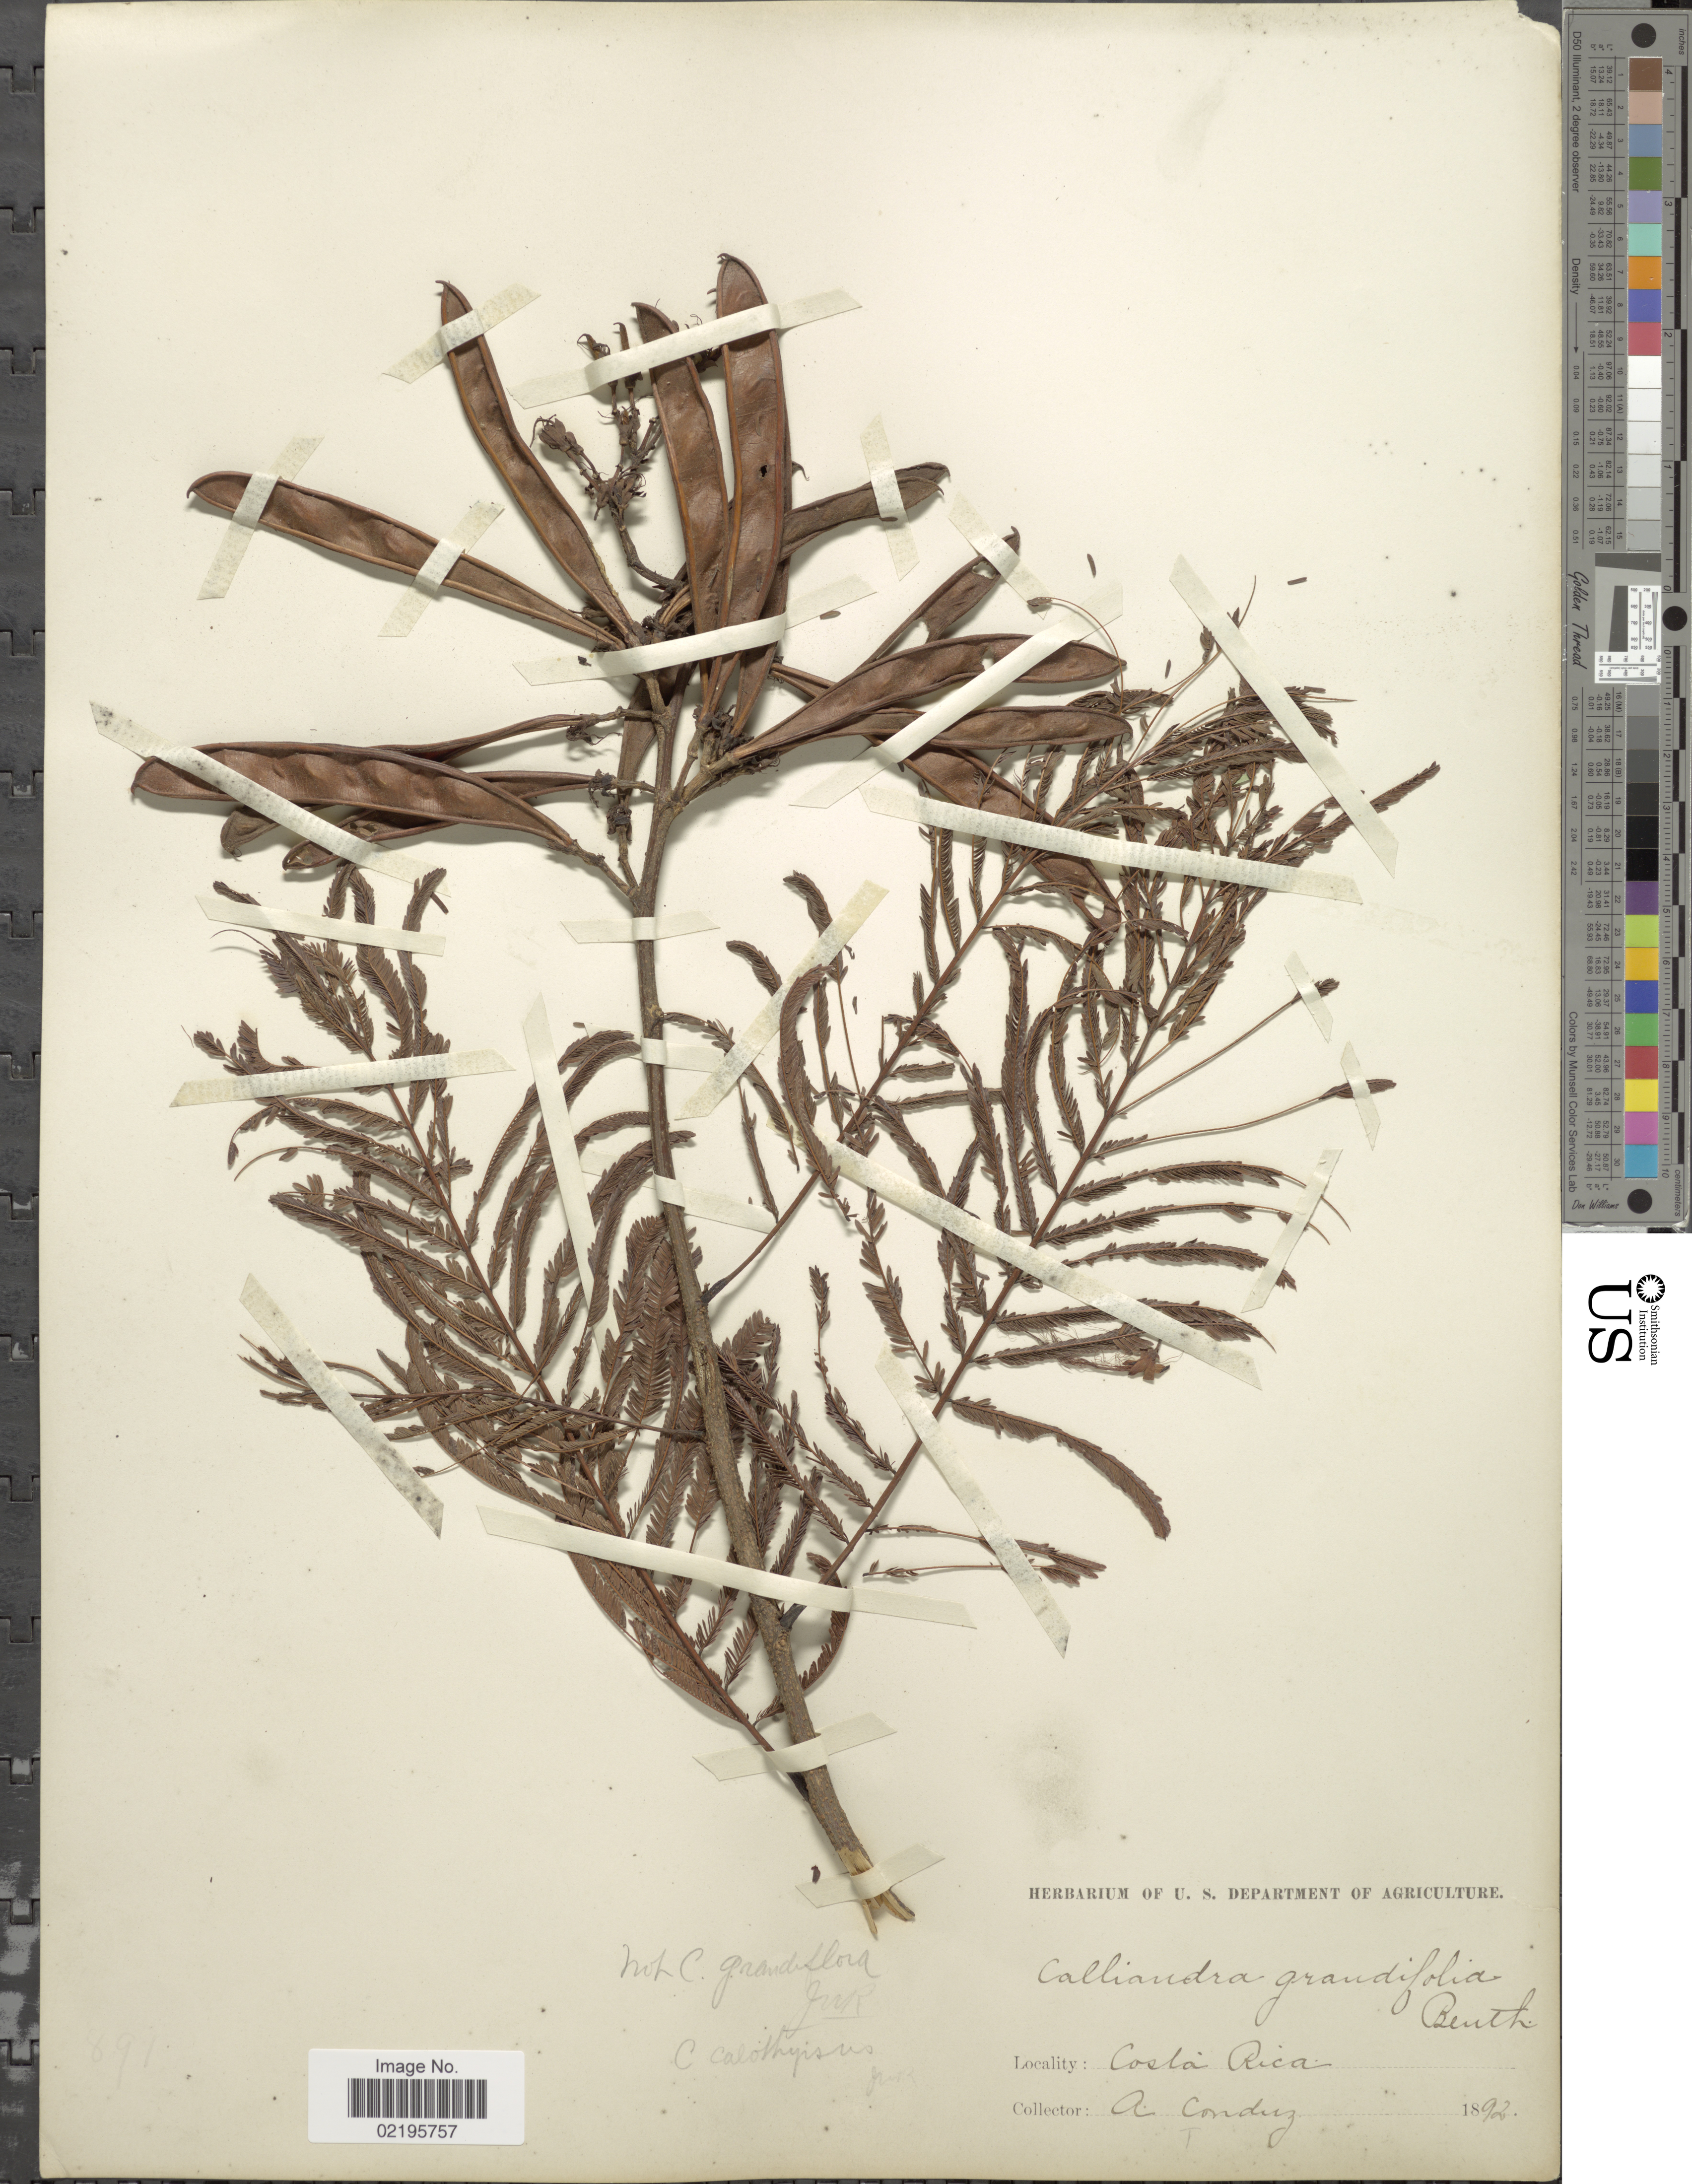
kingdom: Plantae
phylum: Tracheophyta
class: Magnoliopsida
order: Fabales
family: Fabaceae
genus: Calliandra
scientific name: Calliandra calothyrsus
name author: Meisn.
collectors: A. Tonduz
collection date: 1892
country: Costa Rica